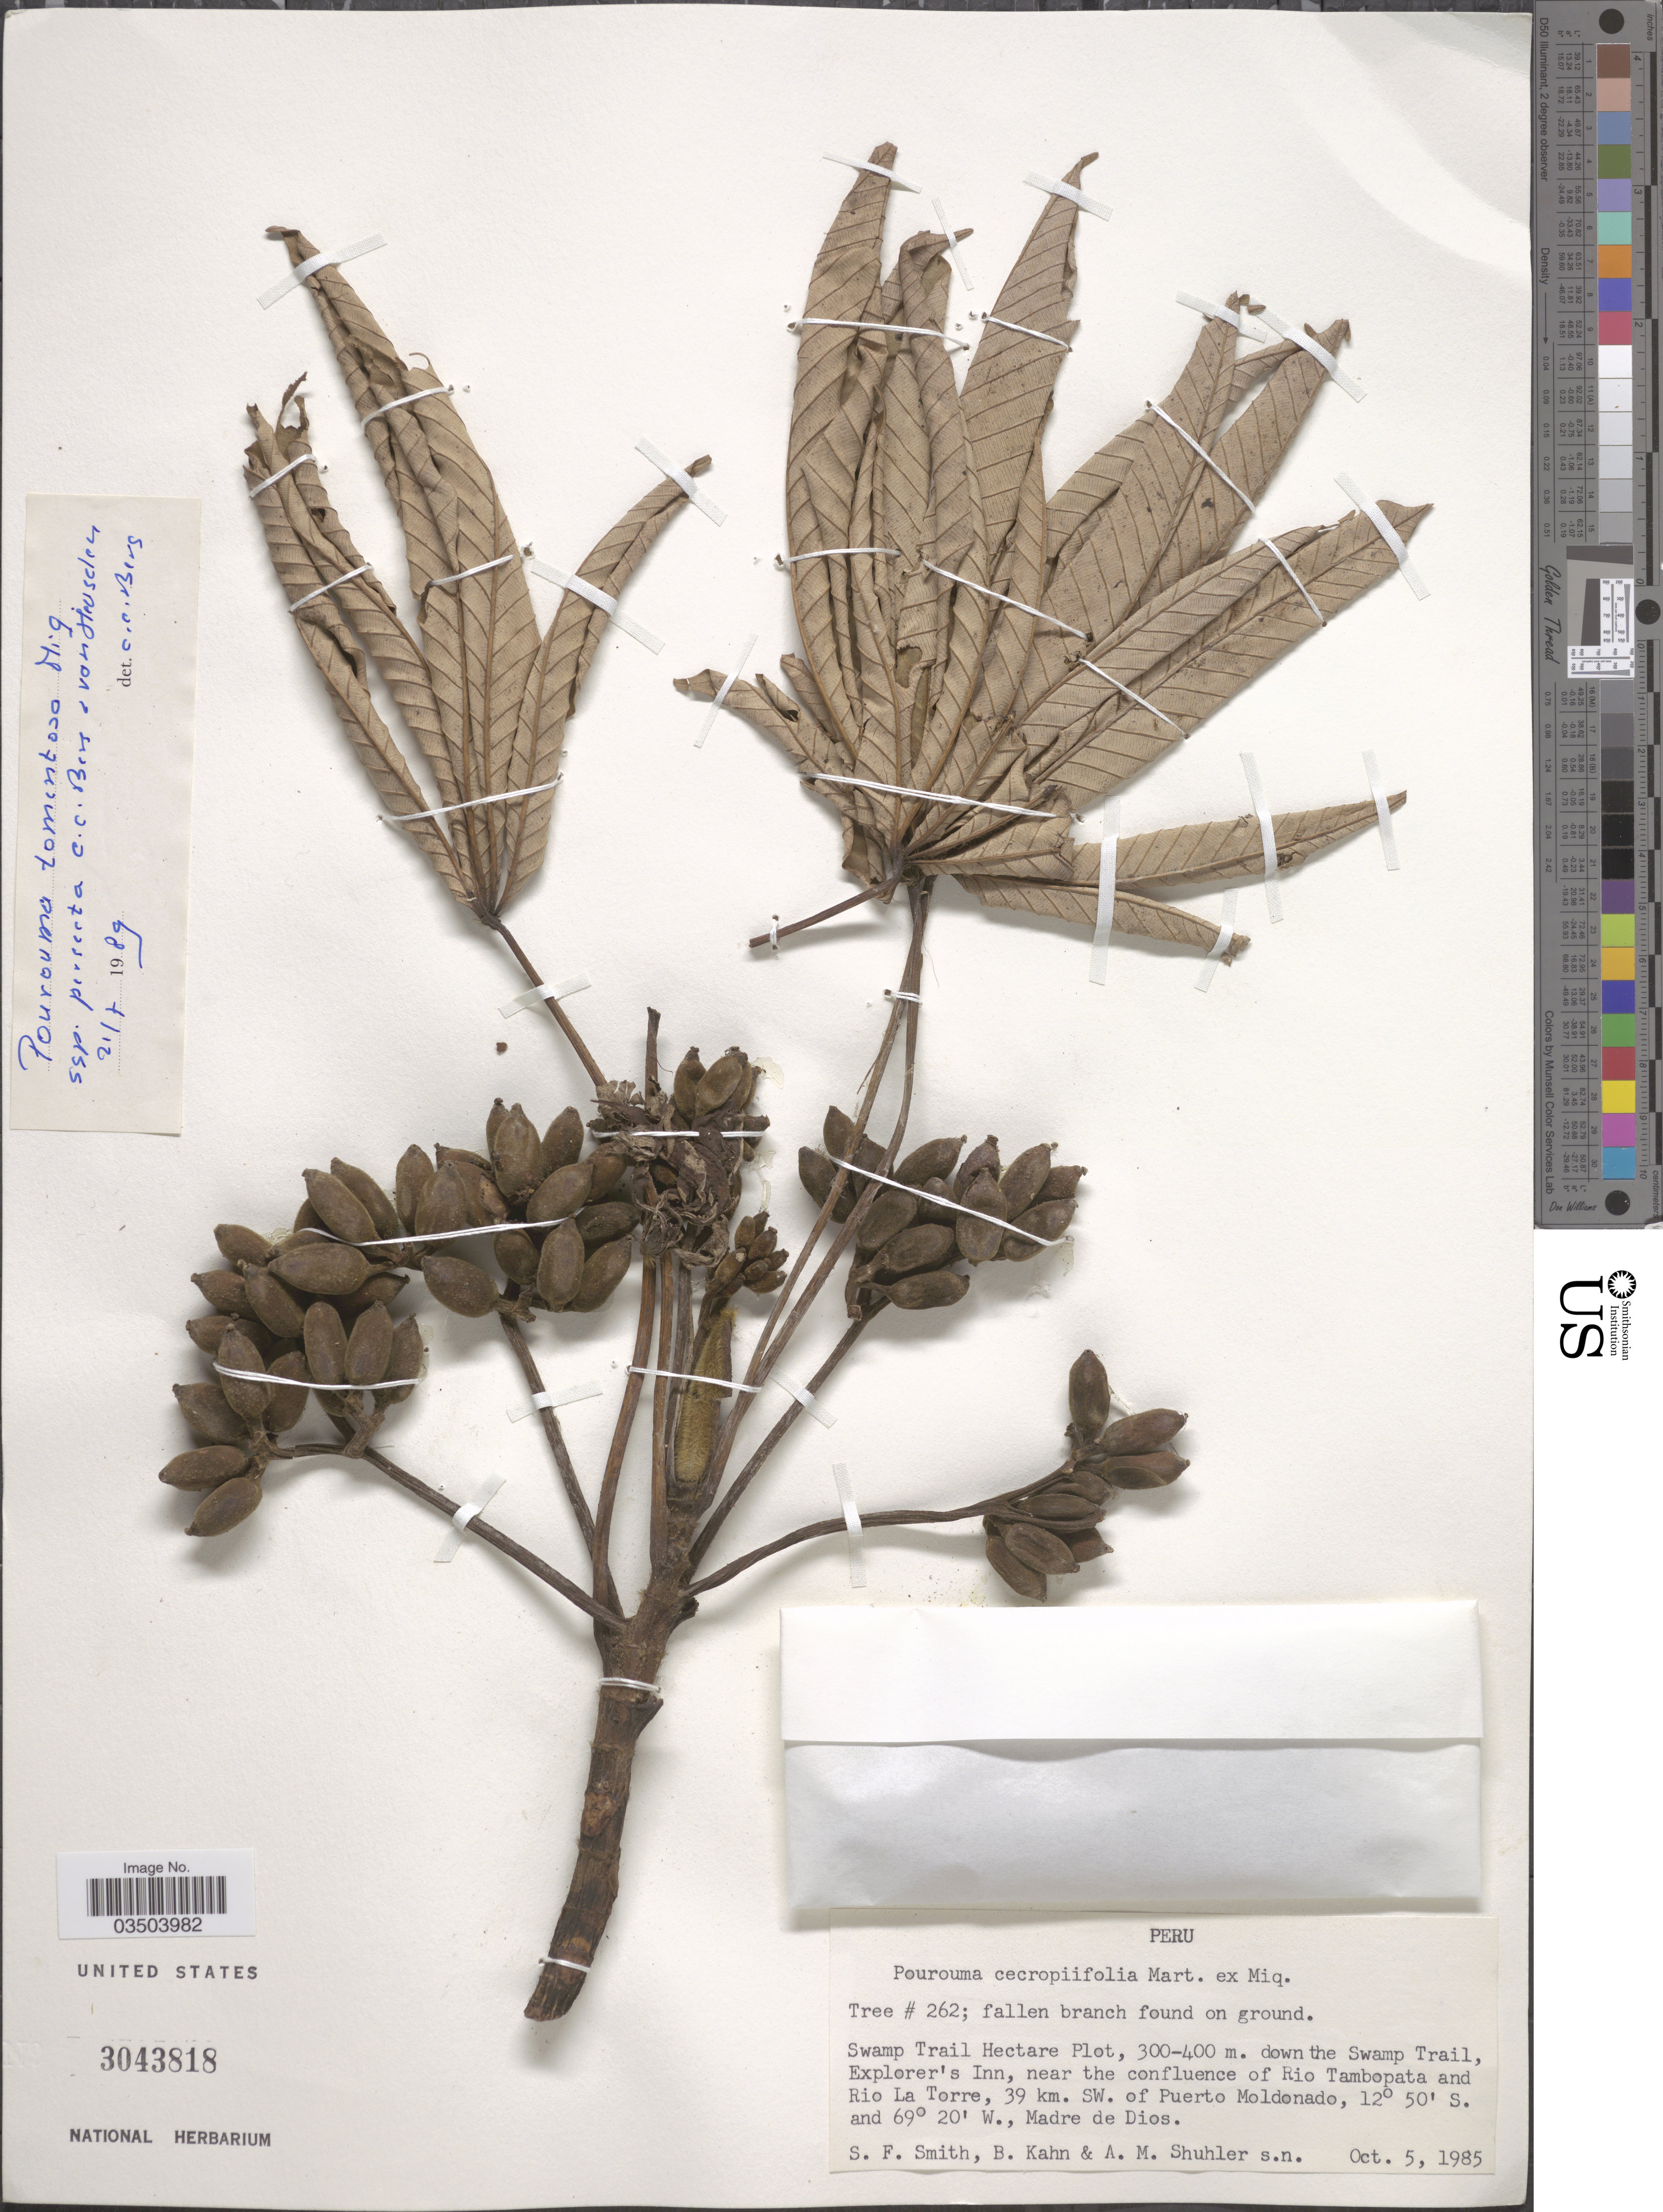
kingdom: Plantae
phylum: Tracheophyta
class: Magnoliopsida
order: Rosales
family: Urticaceae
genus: Pourouma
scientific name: Pourouma tomentosa subsp. persecta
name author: Standl. ex C.C. Berg & Heusden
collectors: S.F. Smith, B. Kahn & A. Shuhler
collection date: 1985-10-05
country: Peru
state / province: Madre de Dios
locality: Swamp Trail Hectare Plot, down the Swamp Trail, Explorer's Inn, near the confluence of Rio Tambopata and Rio La Torre, 39 km. SW. of Puerto Moldonado.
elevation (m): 300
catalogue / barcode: US 3043818